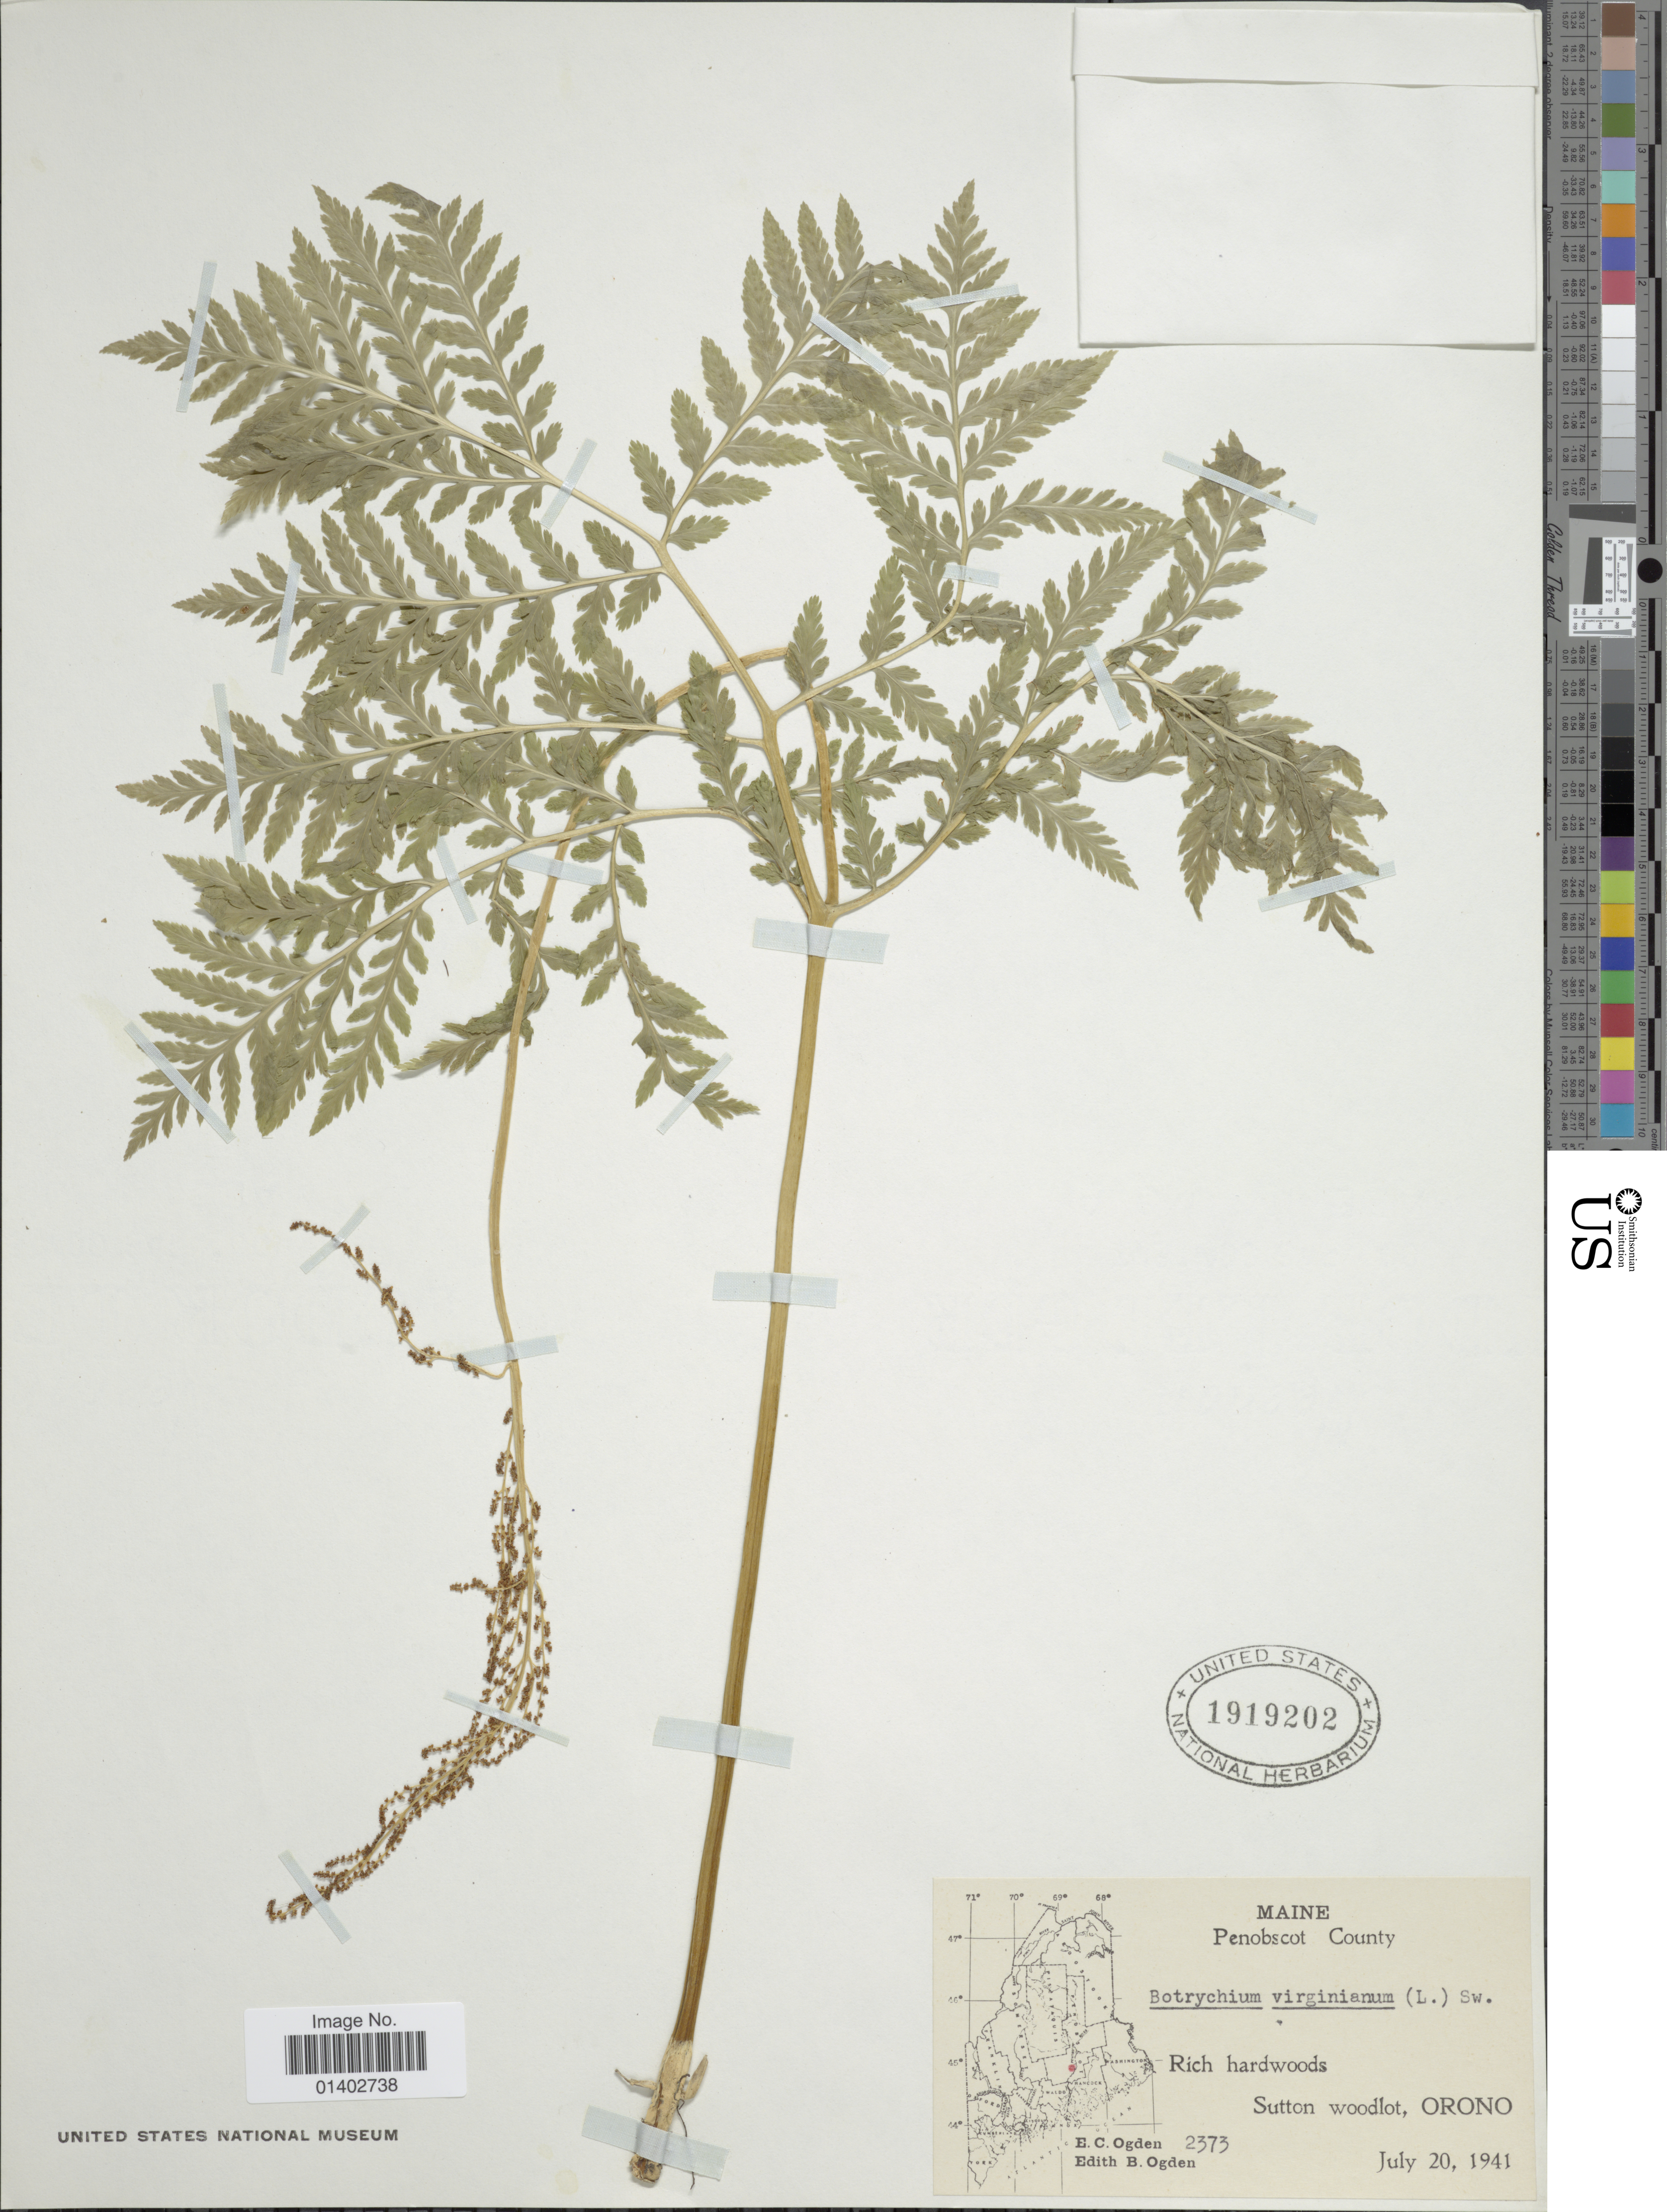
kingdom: Plantae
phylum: Tracheophyta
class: Polypodiopsida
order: Ophioglossales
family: Ophioglossaceae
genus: Botrychium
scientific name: Botrychium virginianum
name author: (L.) Sw.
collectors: E. Ogden & E. Ogden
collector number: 2373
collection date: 1941-07-20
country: United States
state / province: Maine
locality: Penobscot County, Rich hardwoods Sutton woodlot, Orono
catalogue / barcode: US 1919202